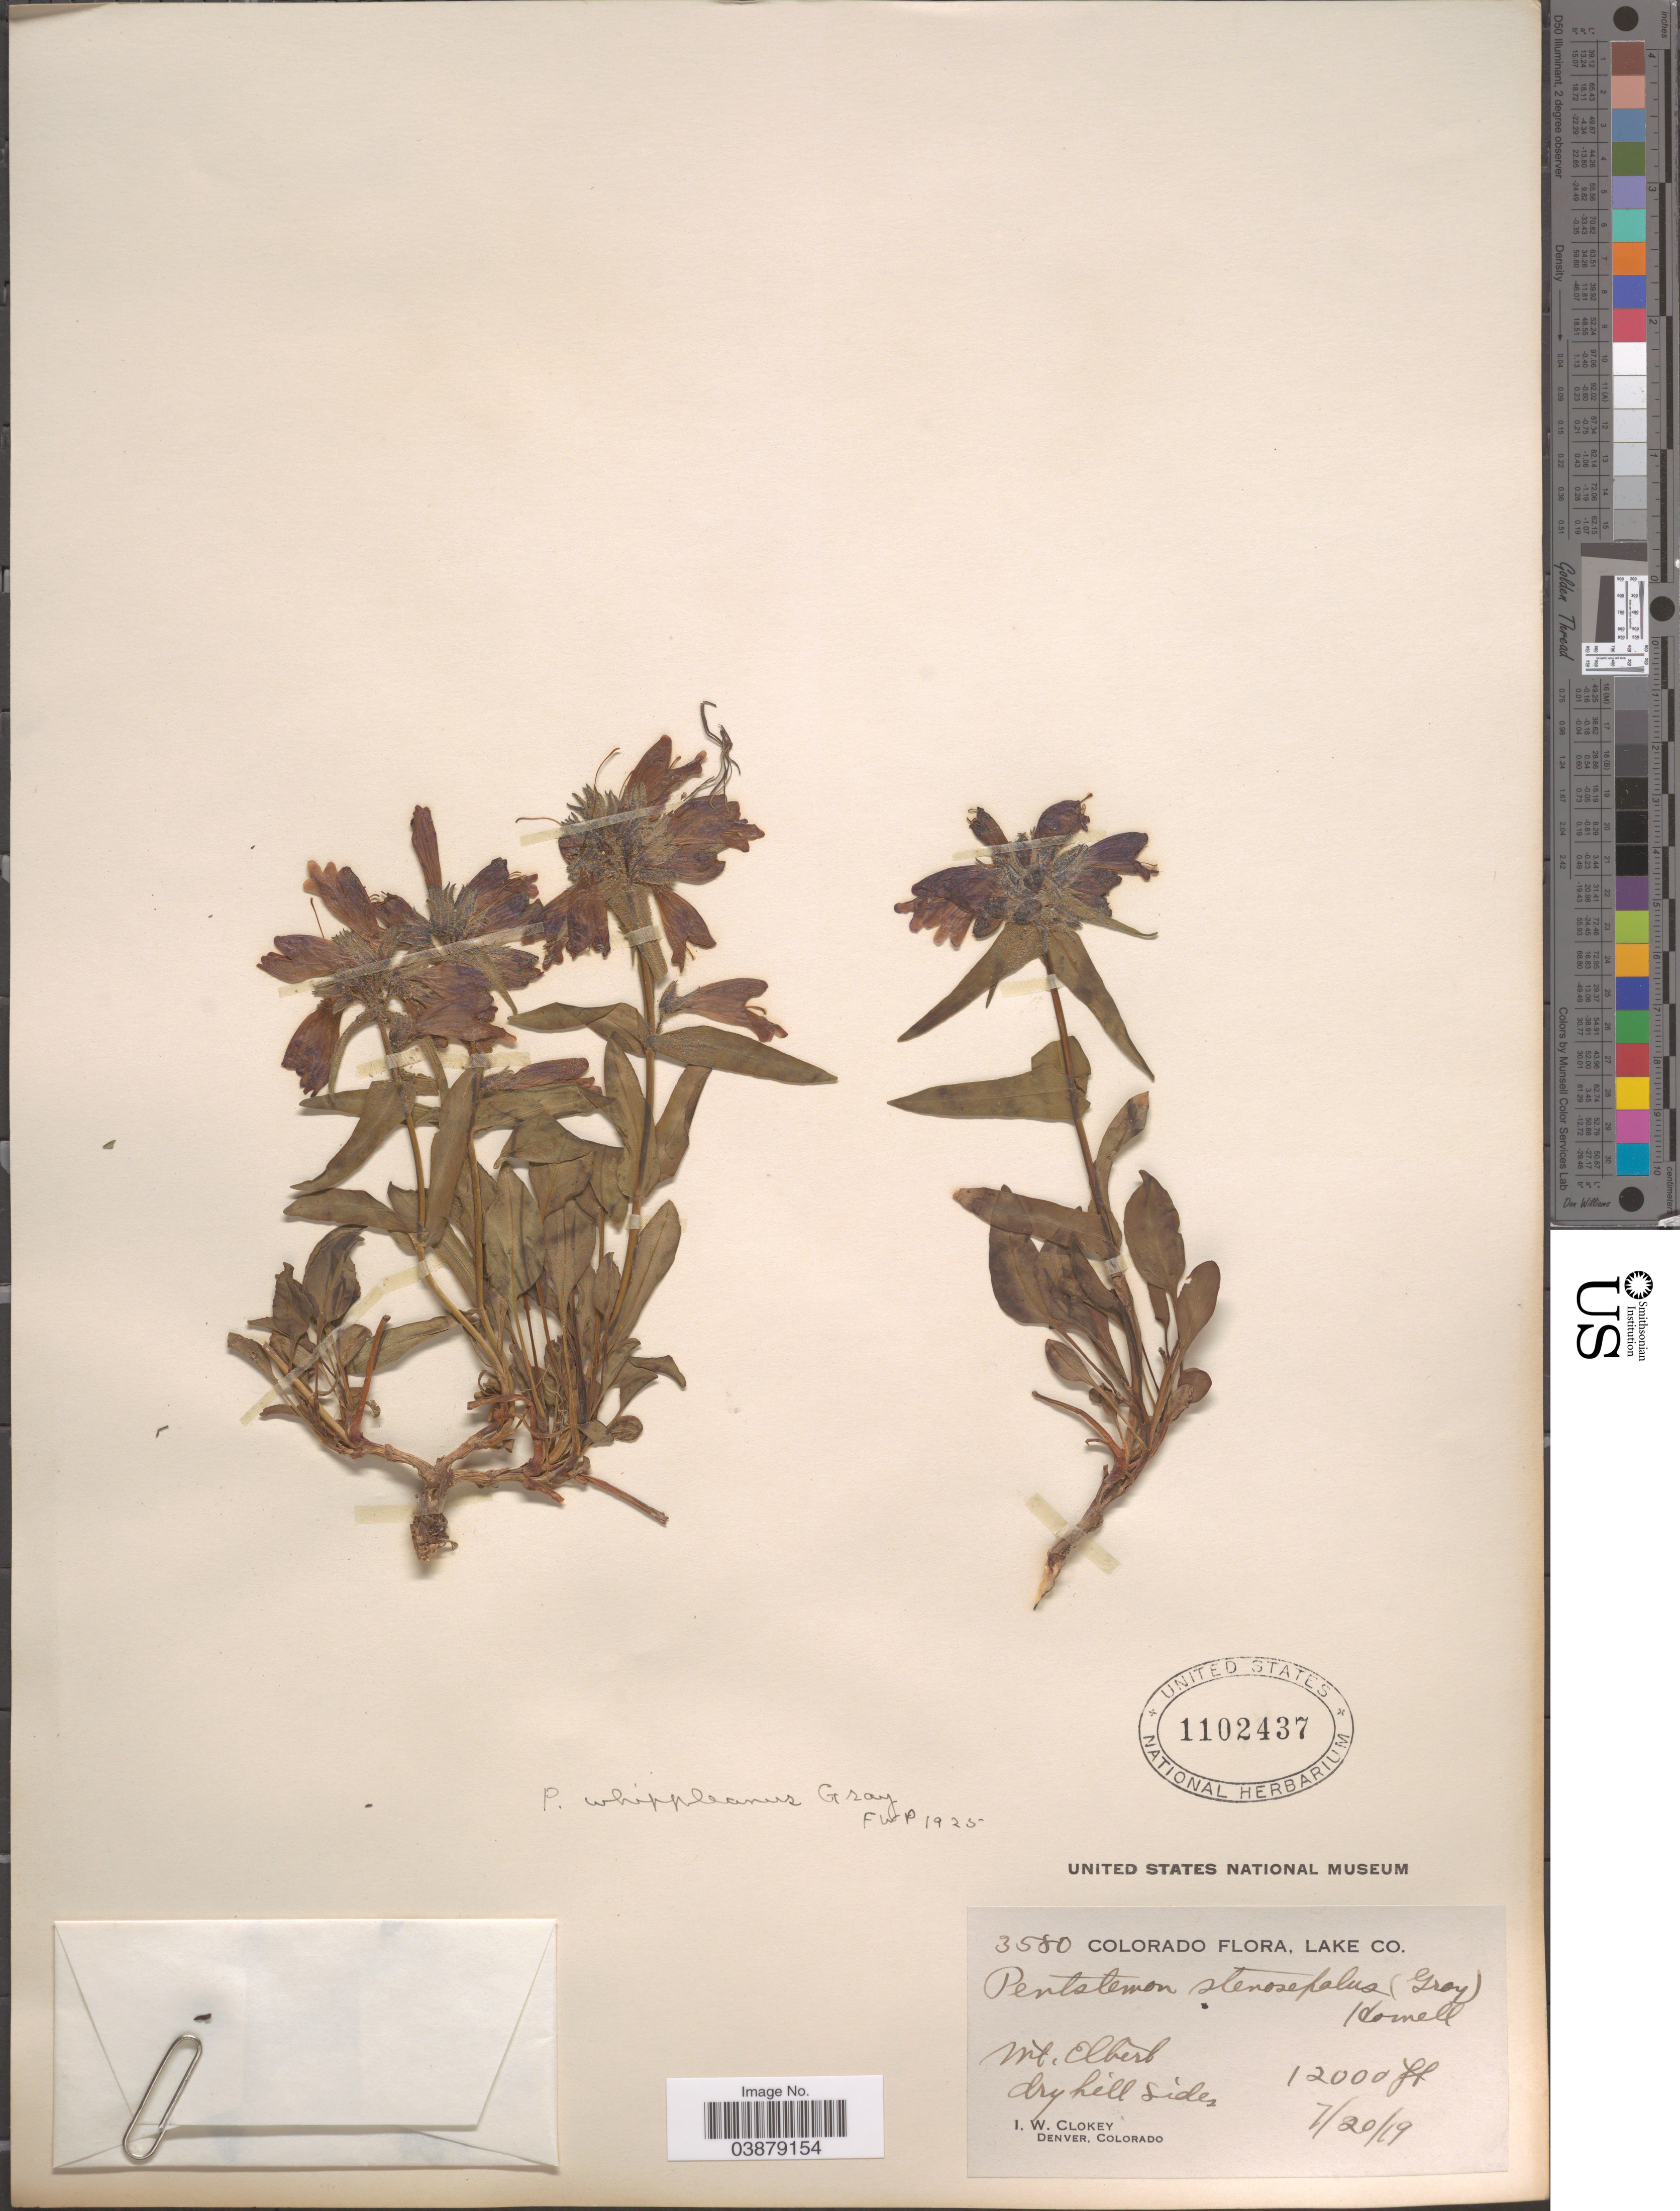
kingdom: Plantae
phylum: Tracheophyta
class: Magnoliopsida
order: Lamiales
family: Plantaginaceae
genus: Penstemon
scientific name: Penstemon whippleanus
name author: A. Gray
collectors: I. W. Clokey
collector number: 3580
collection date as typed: Transcribed d/m/y: 20/7/19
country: United States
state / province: Colorado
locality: Lake Co. Mt. Elbert.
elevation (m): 3658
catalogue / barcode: US 1102437